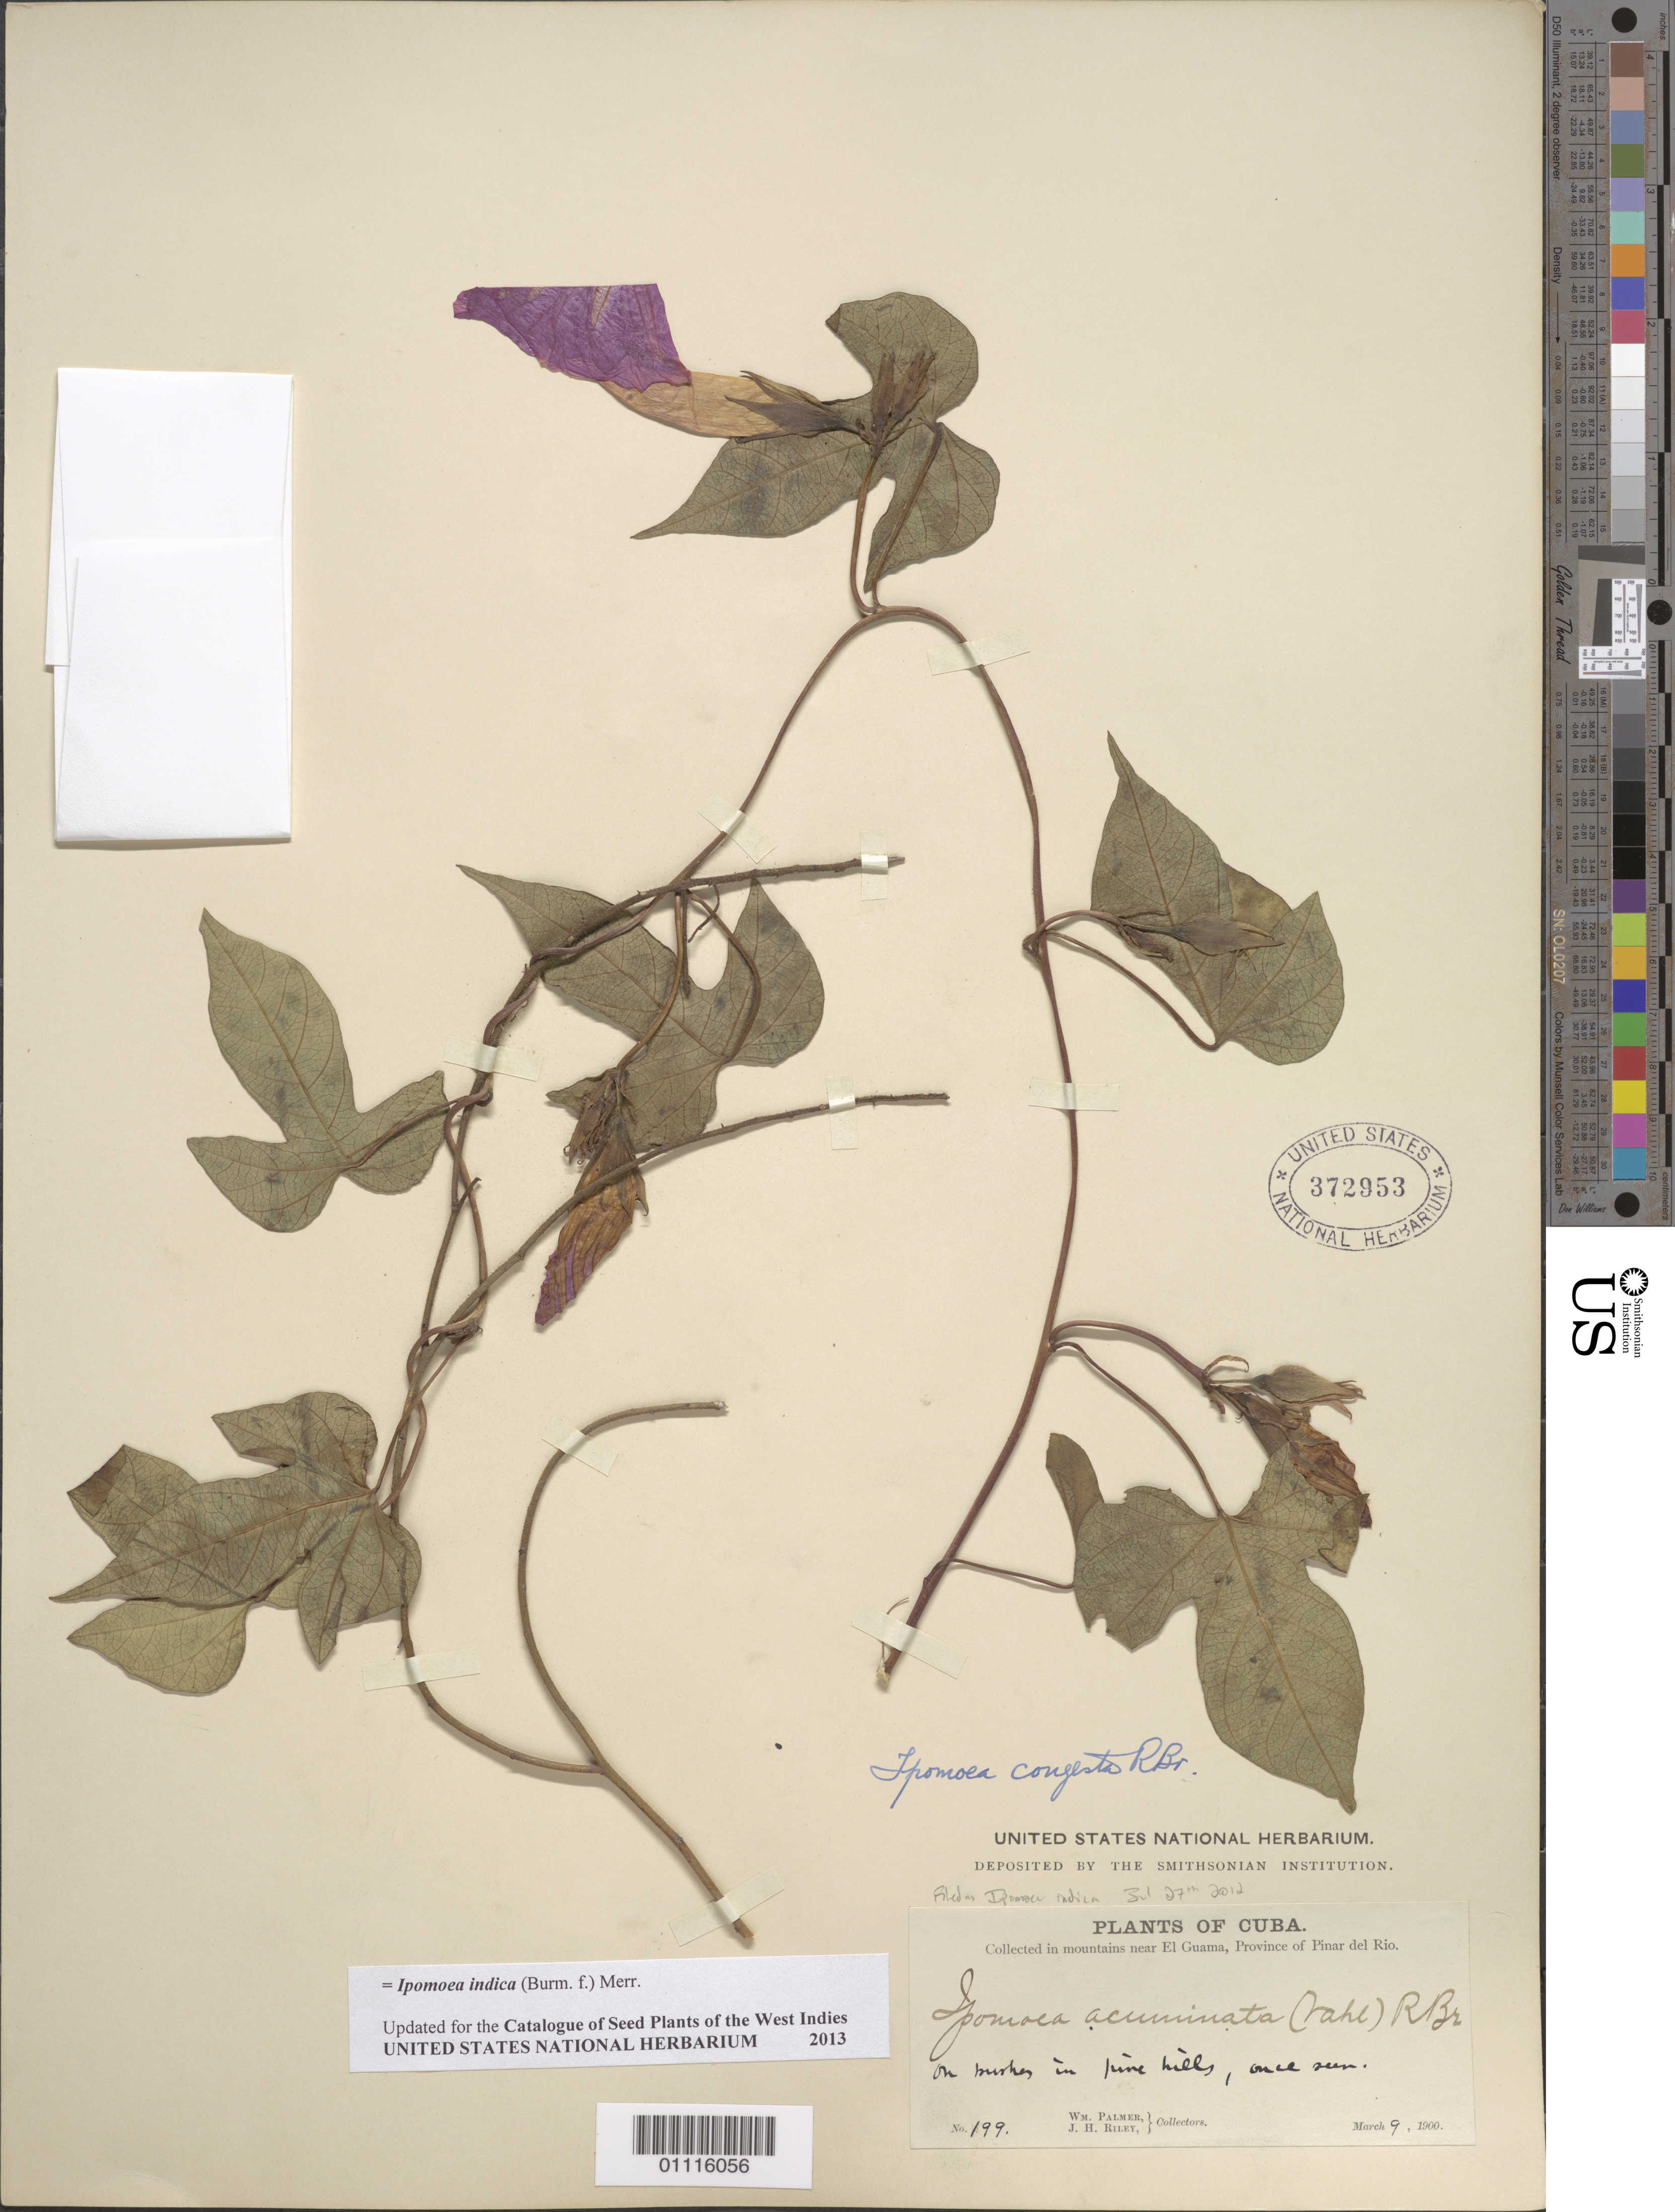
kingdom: Plantae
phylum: Tracheophyta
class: Magnoliopsida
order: Solanales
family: Convolvulaceae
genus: Ipomoea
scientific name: Ipomoea indica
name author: (Burm.) Merr.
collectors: W. Palmer & J. H. Riley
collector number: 199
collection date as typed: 09 Mar 1900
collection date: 1900-03-09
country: Cuba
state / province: Pinar del Rio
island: Cuba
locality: Collected in mountains near El Guama On bushes in pine hills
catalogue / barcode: US 372953